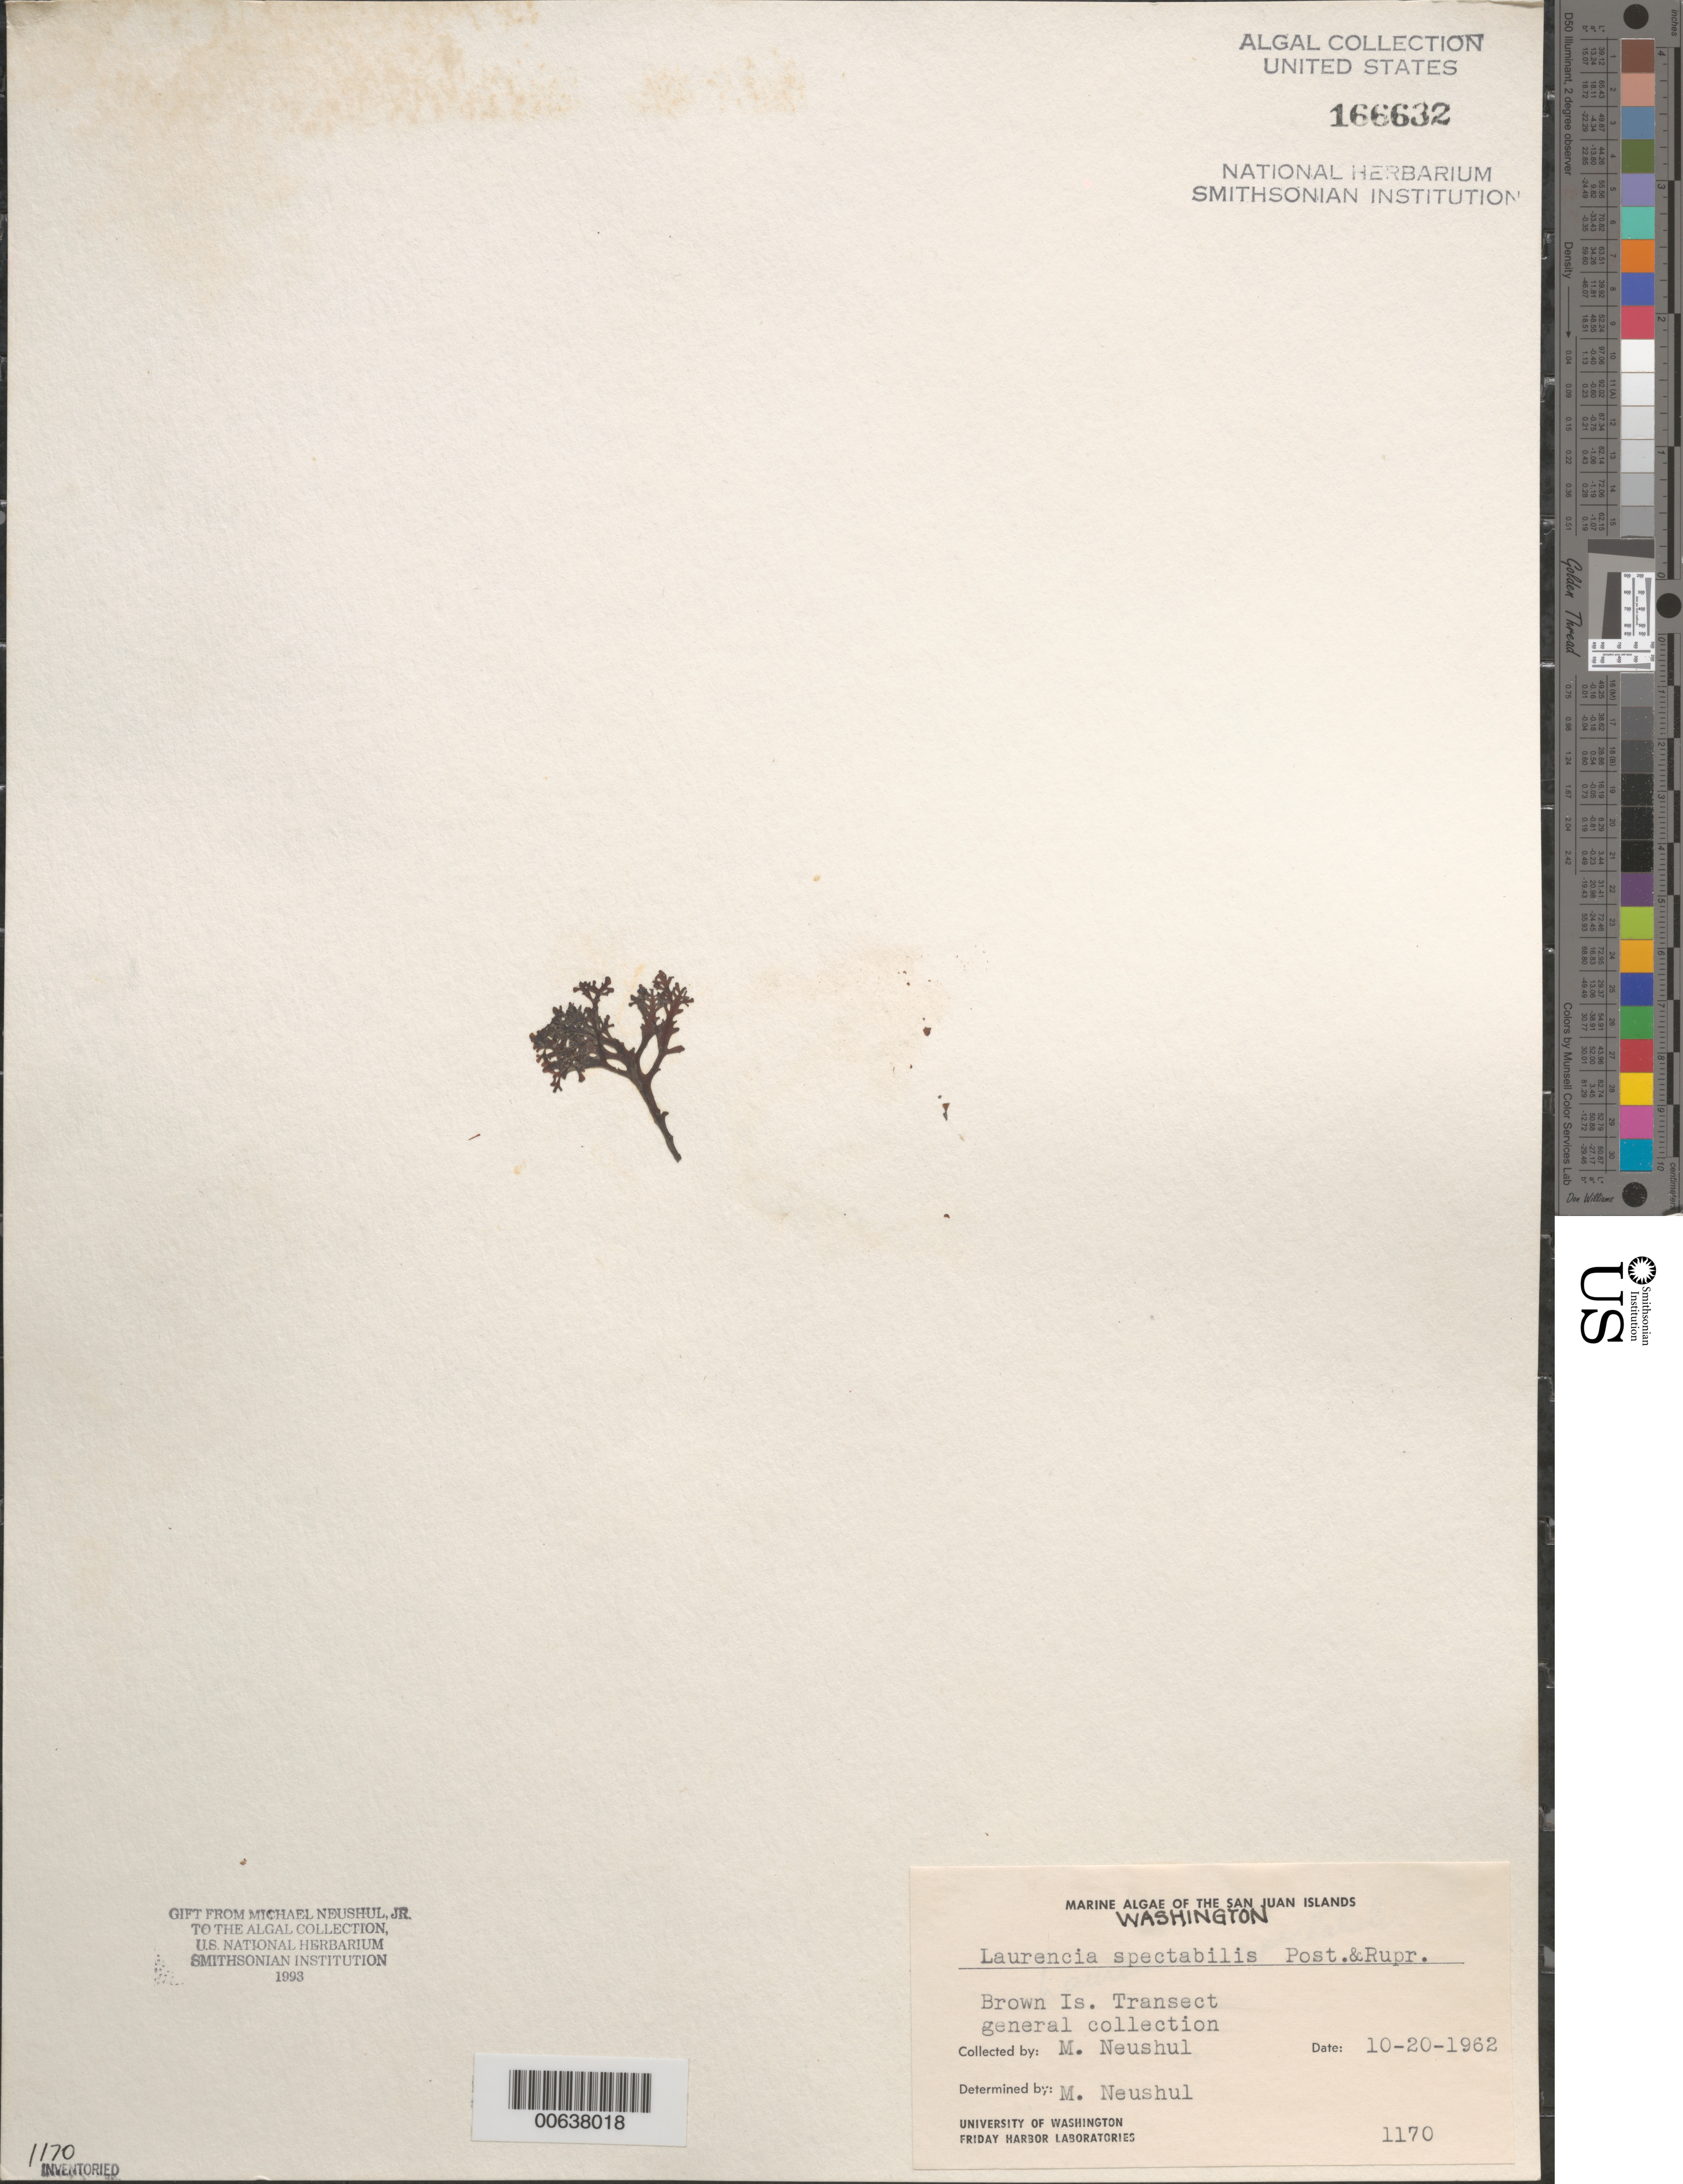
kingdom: Plantae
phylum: Rhodophyta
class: Florideophyceae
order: Ceramiales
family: Rhodomelaceae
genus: Osmundea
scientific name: Osmundea spectabilis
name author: (Postels & Rupr.) K.W. Nam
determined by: Algae name updating Project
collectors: M. Neushul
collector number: Neushul 1170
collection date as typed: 20 Oct 1962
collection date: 1962-10-20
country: United States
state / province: Washington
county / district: San Juan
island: Brown Island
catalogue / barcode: US 166632